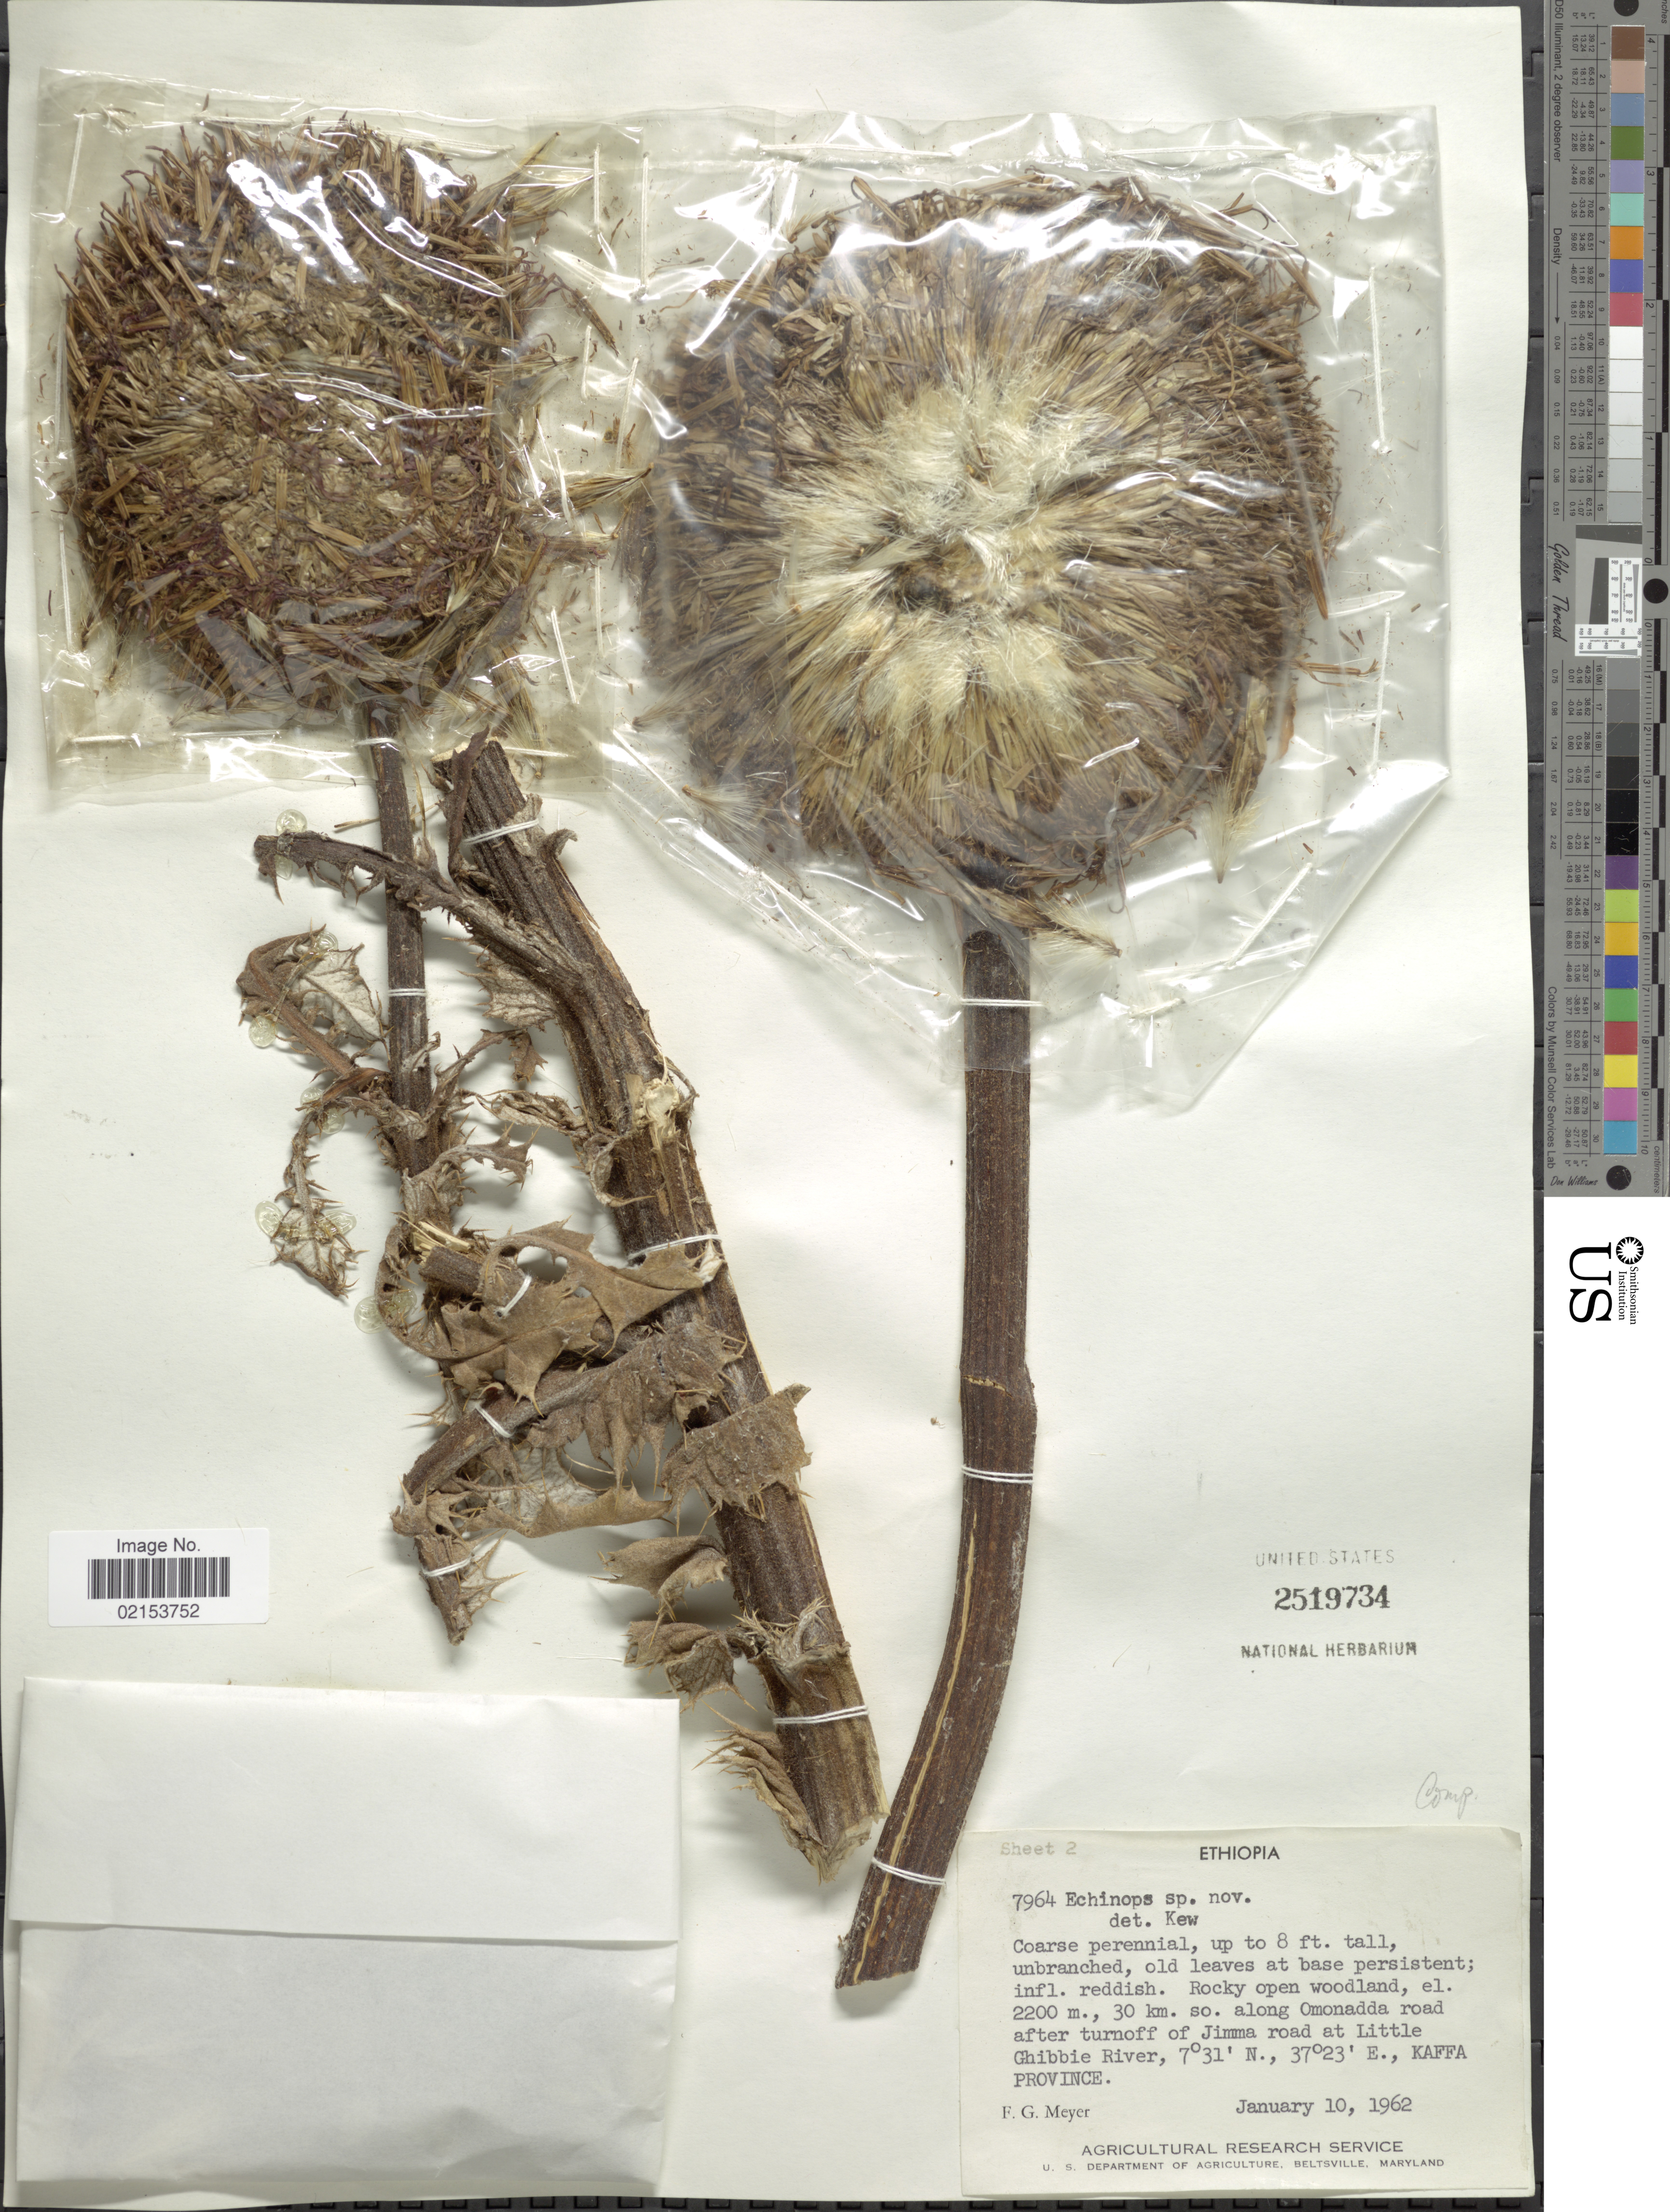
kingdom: Plantae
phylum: Tracheophyta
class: Magnoliopsida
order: Asterales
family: Asteraceae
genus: Echinops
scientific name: Echinops sp.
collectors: F. G. Meyer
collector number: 7964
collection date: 1962-01-10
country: Ethiopia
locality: Along Omanadda road after turnoff of Jimma road at Little Ghibbie River, Kaffa Province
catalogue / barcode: US 2519734